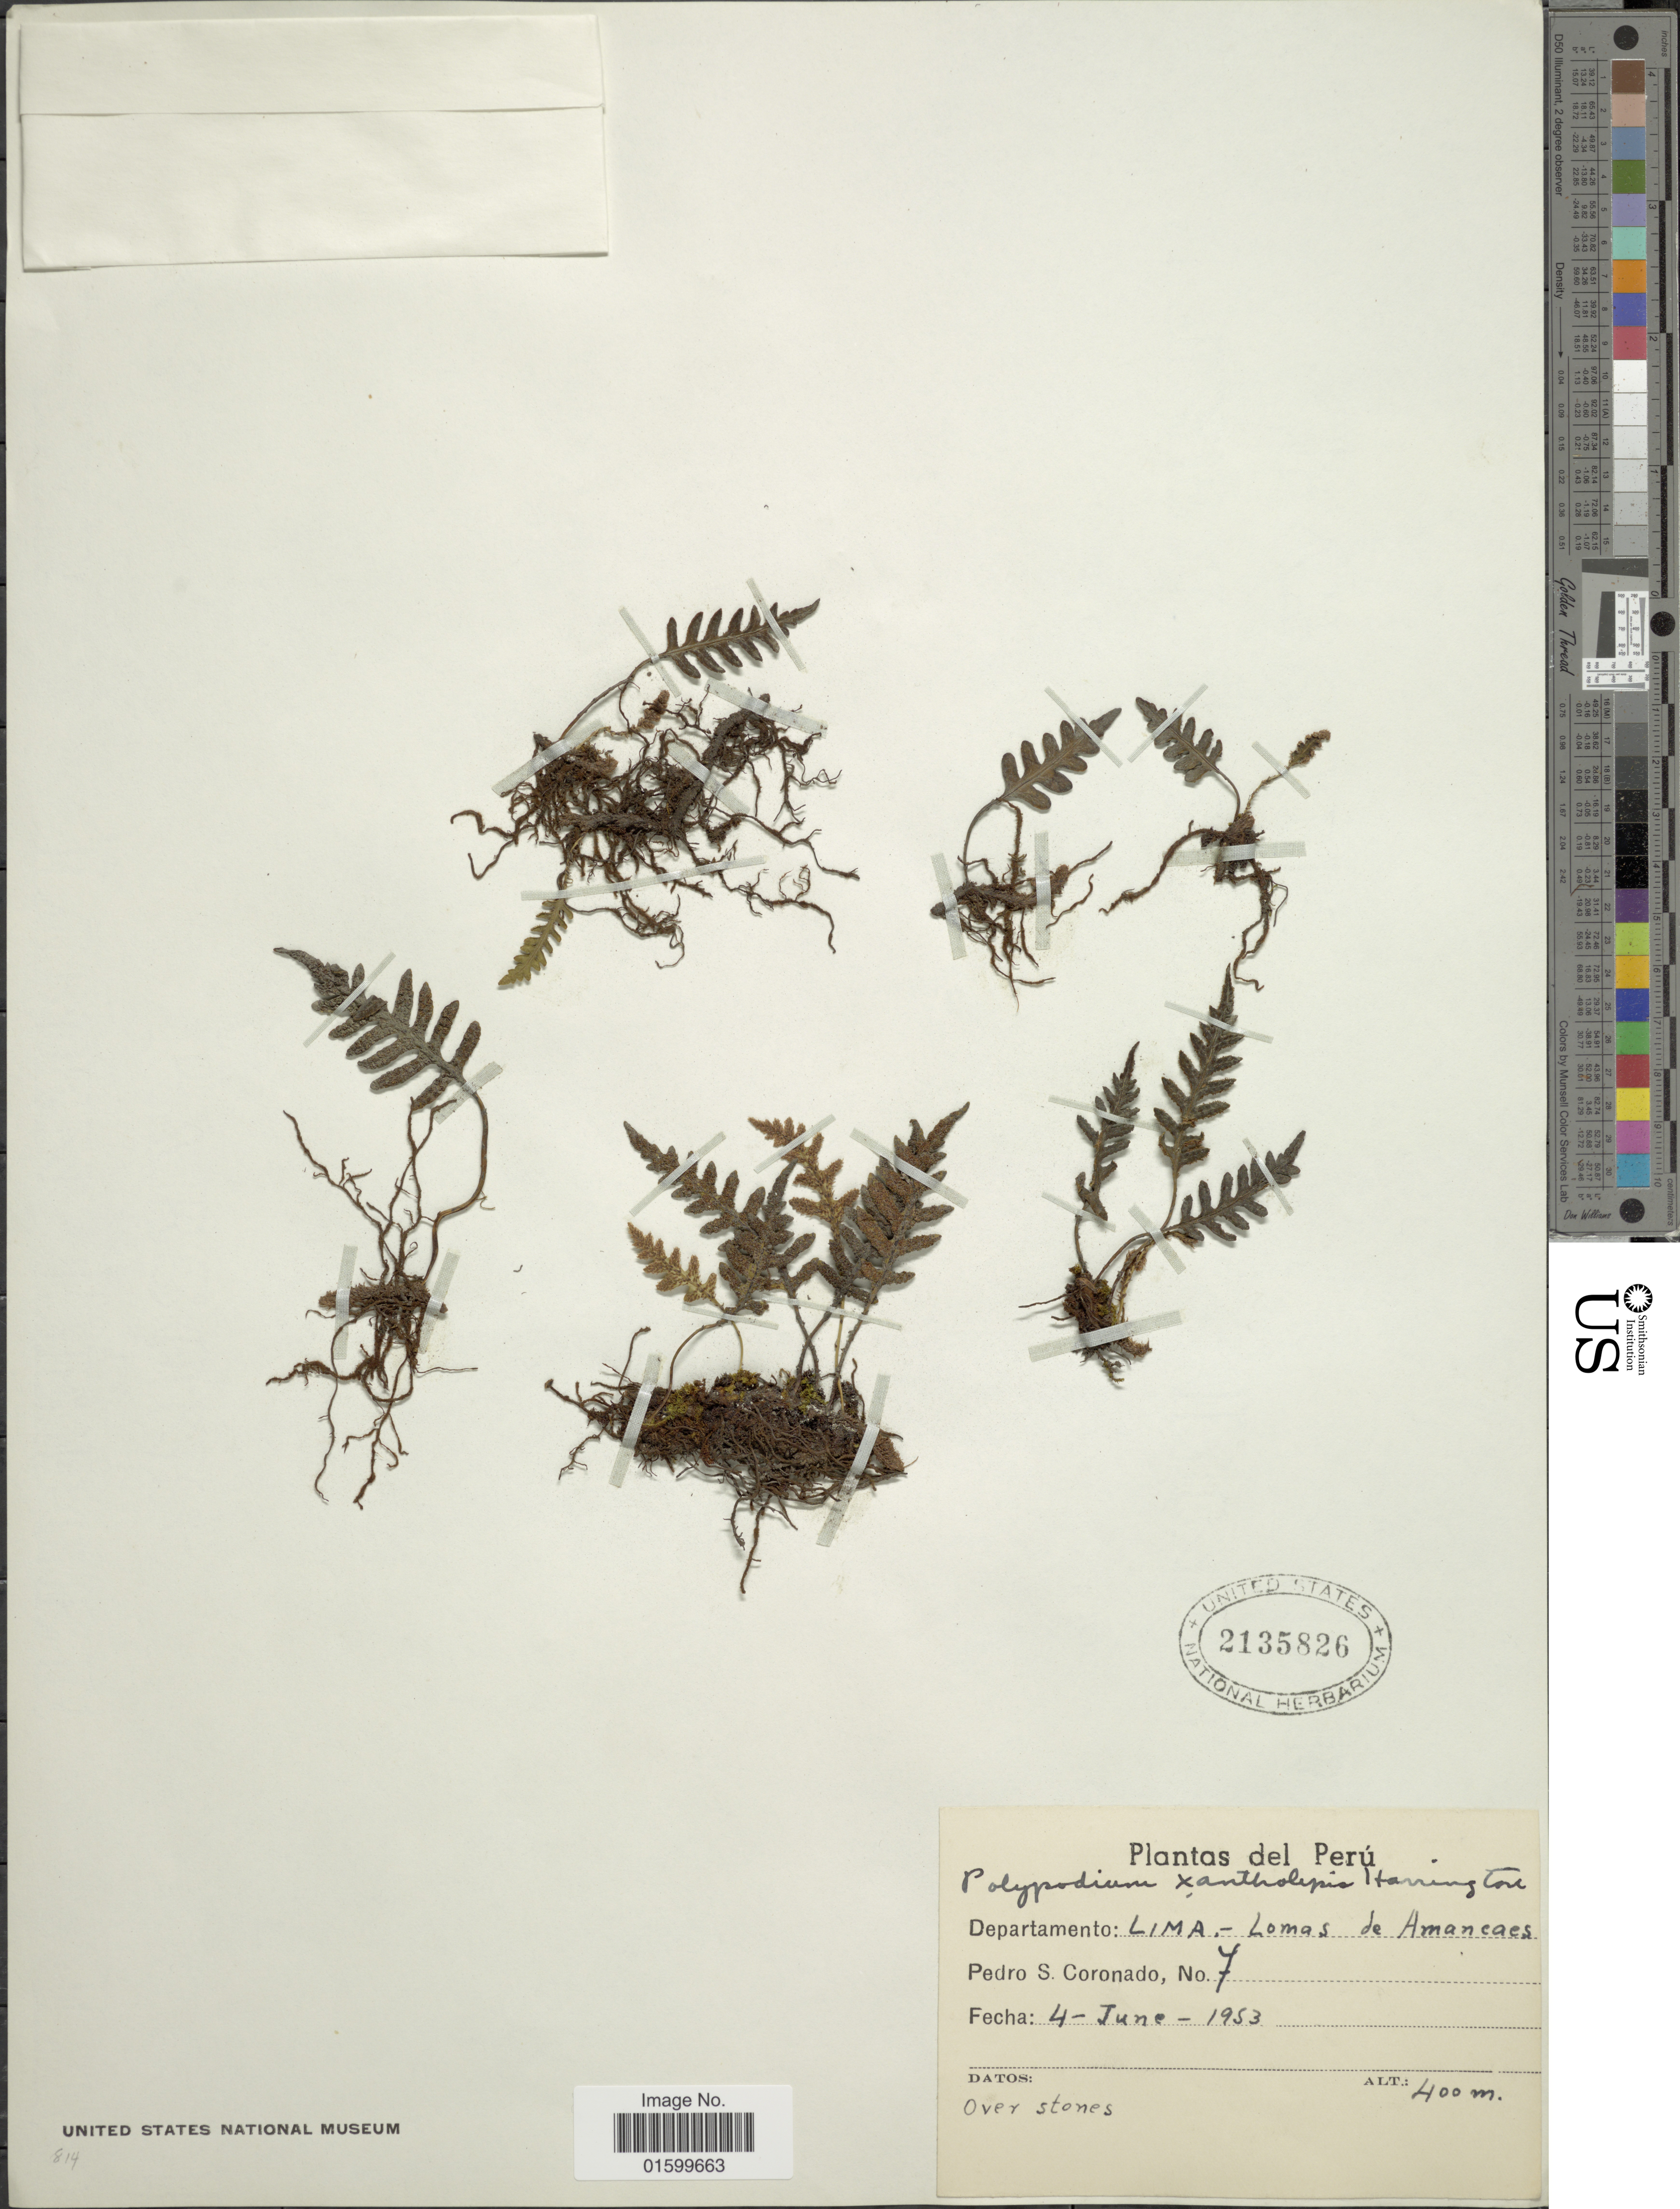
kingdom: Plantae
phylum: Tracheophyta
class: Polypodiopsida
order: Polypodiales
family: Polypodiaceae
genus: Pleopeltis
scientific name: Pleopeltis masafuerae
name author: (Phil.) de la Sota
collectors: P. Coronado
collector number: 7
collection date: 1953-06-04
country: Peru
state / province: Lima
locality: Departamento Lima, Lomas de Amancaes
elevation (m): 400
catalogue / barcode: US 2135826